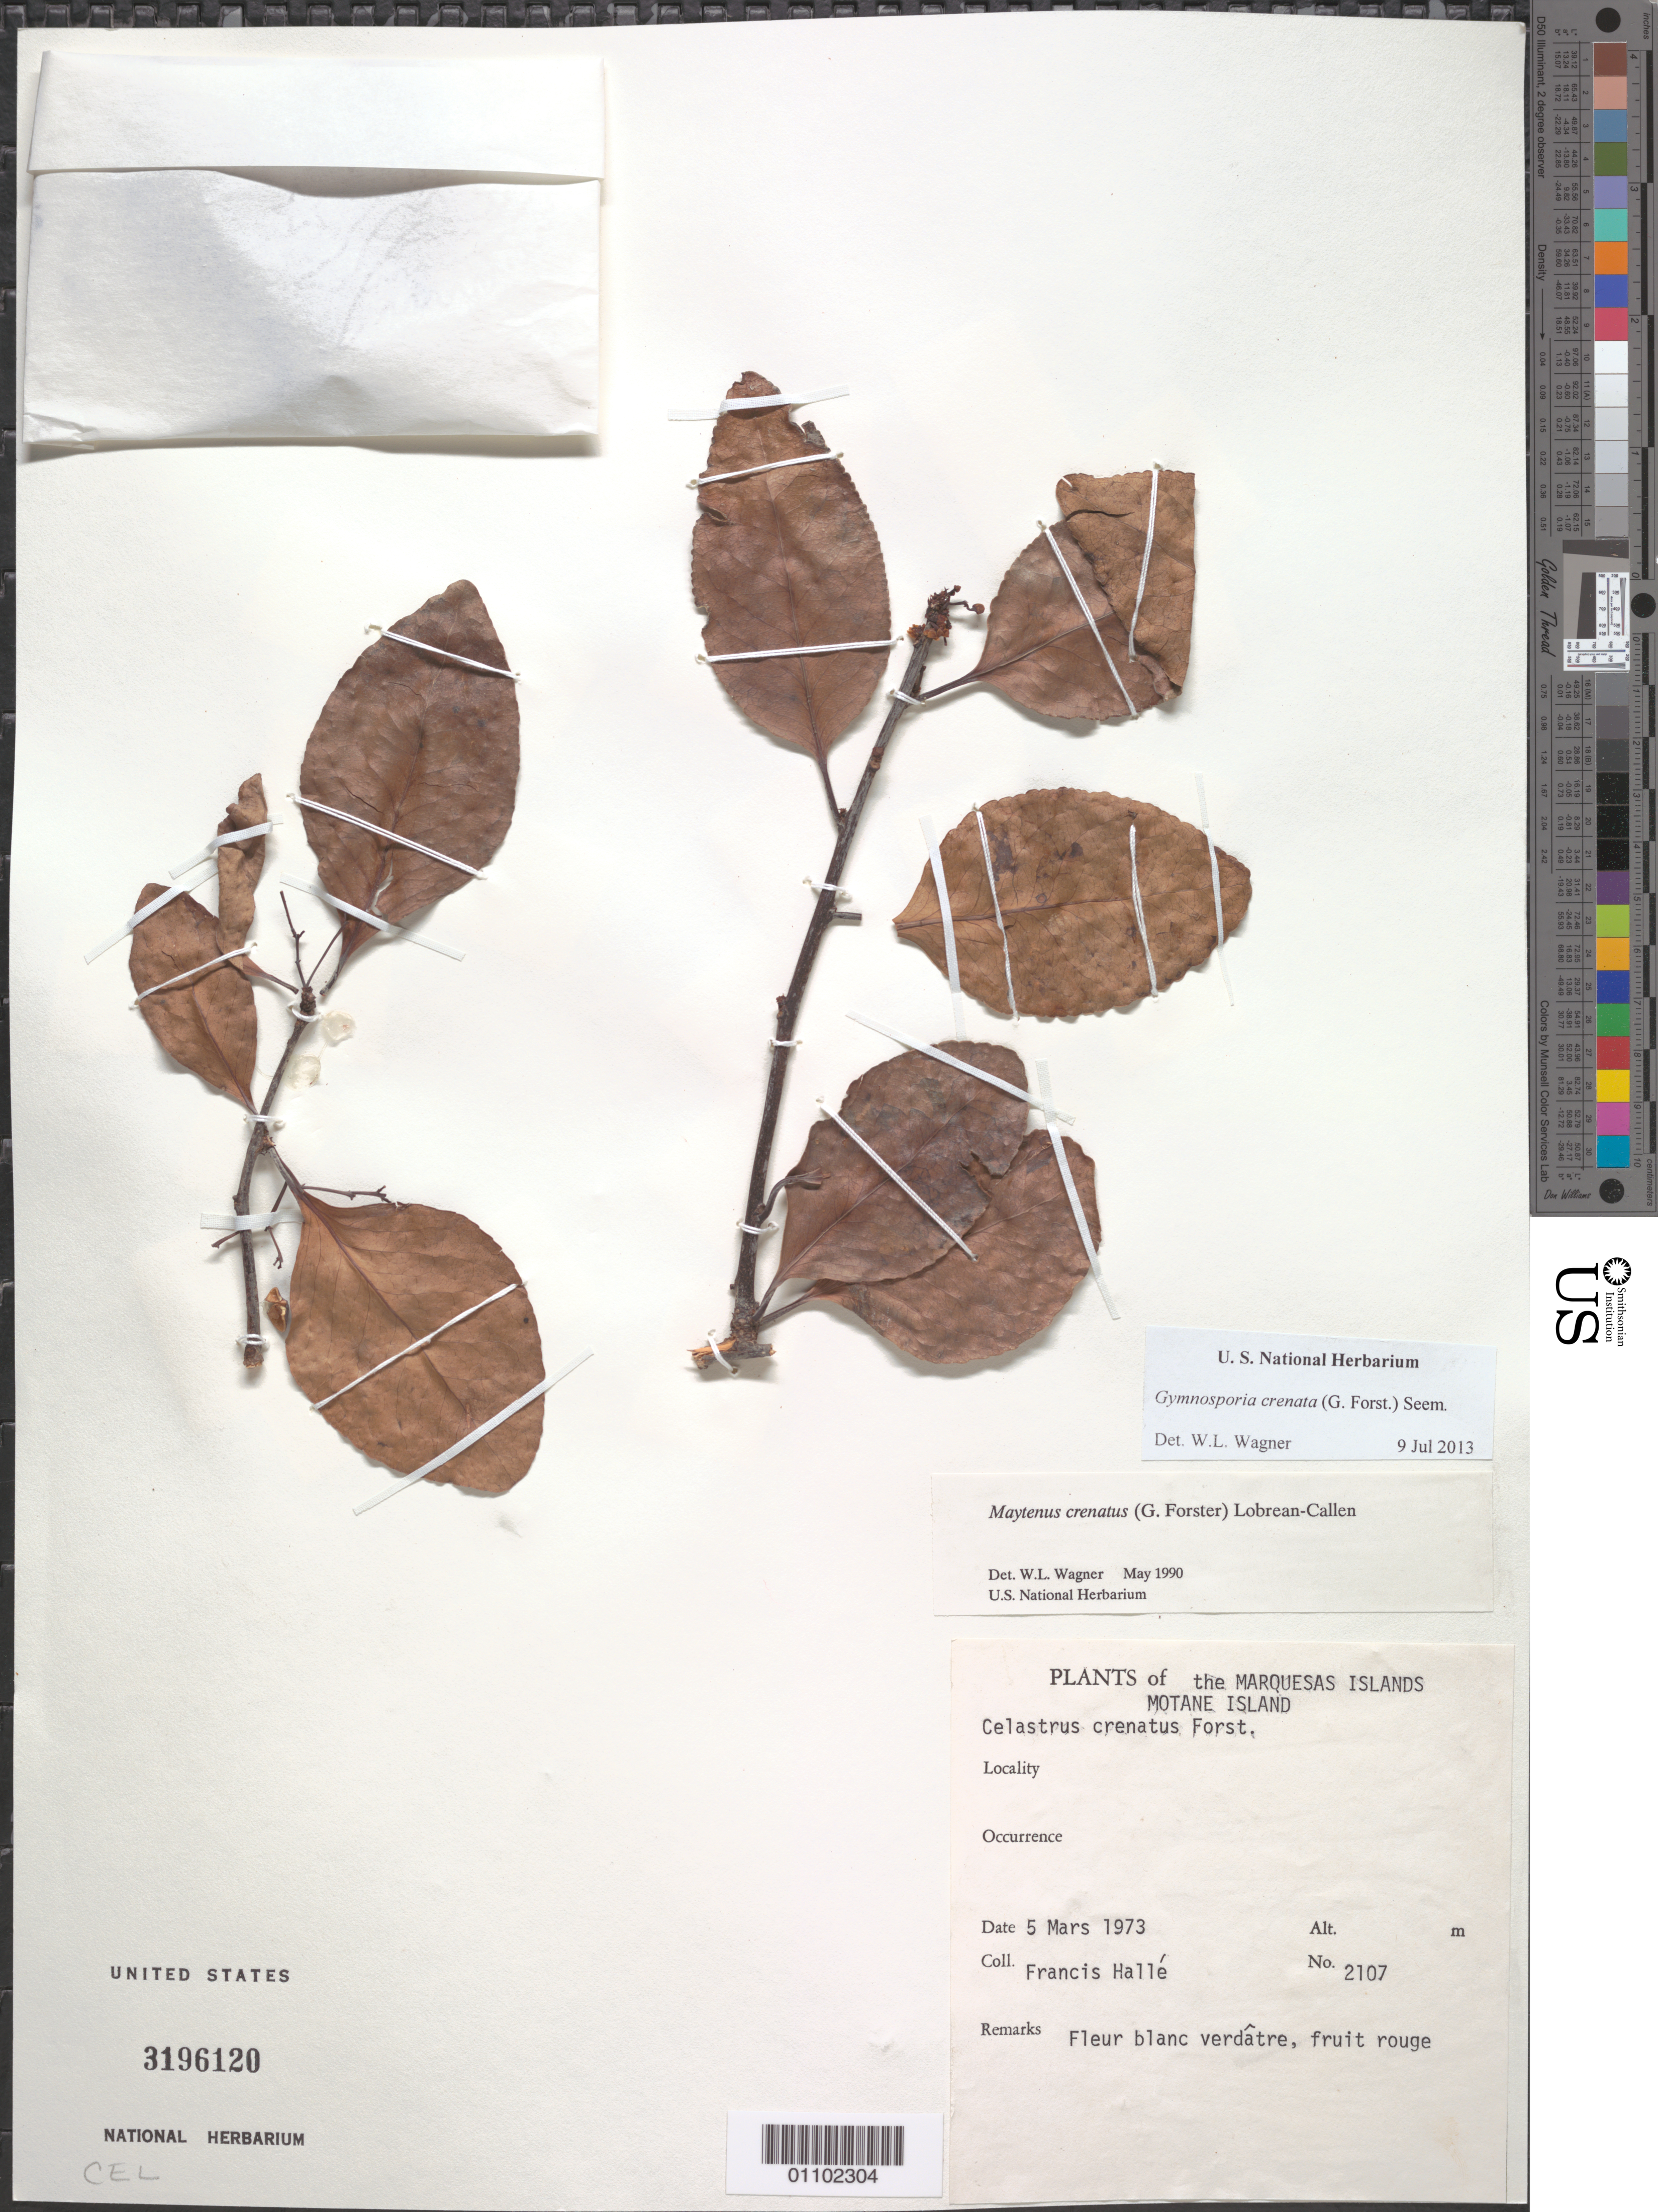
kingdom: Plantae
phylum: Tracheophyta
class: Magnoliopsida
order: Celastrales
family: Celastraceae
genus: Gymnosporia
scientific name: Gymnosporia crenata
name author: (G. Forst.) Seem.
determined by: Wagner, W. L., (BOT), Smithsonian Institution - National Museum of Natural History (UNITED STATES)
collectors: F. Hallé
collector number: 2107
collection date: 1973-03-05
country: French Polynesia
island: Mohotani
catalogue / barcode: US 3196120